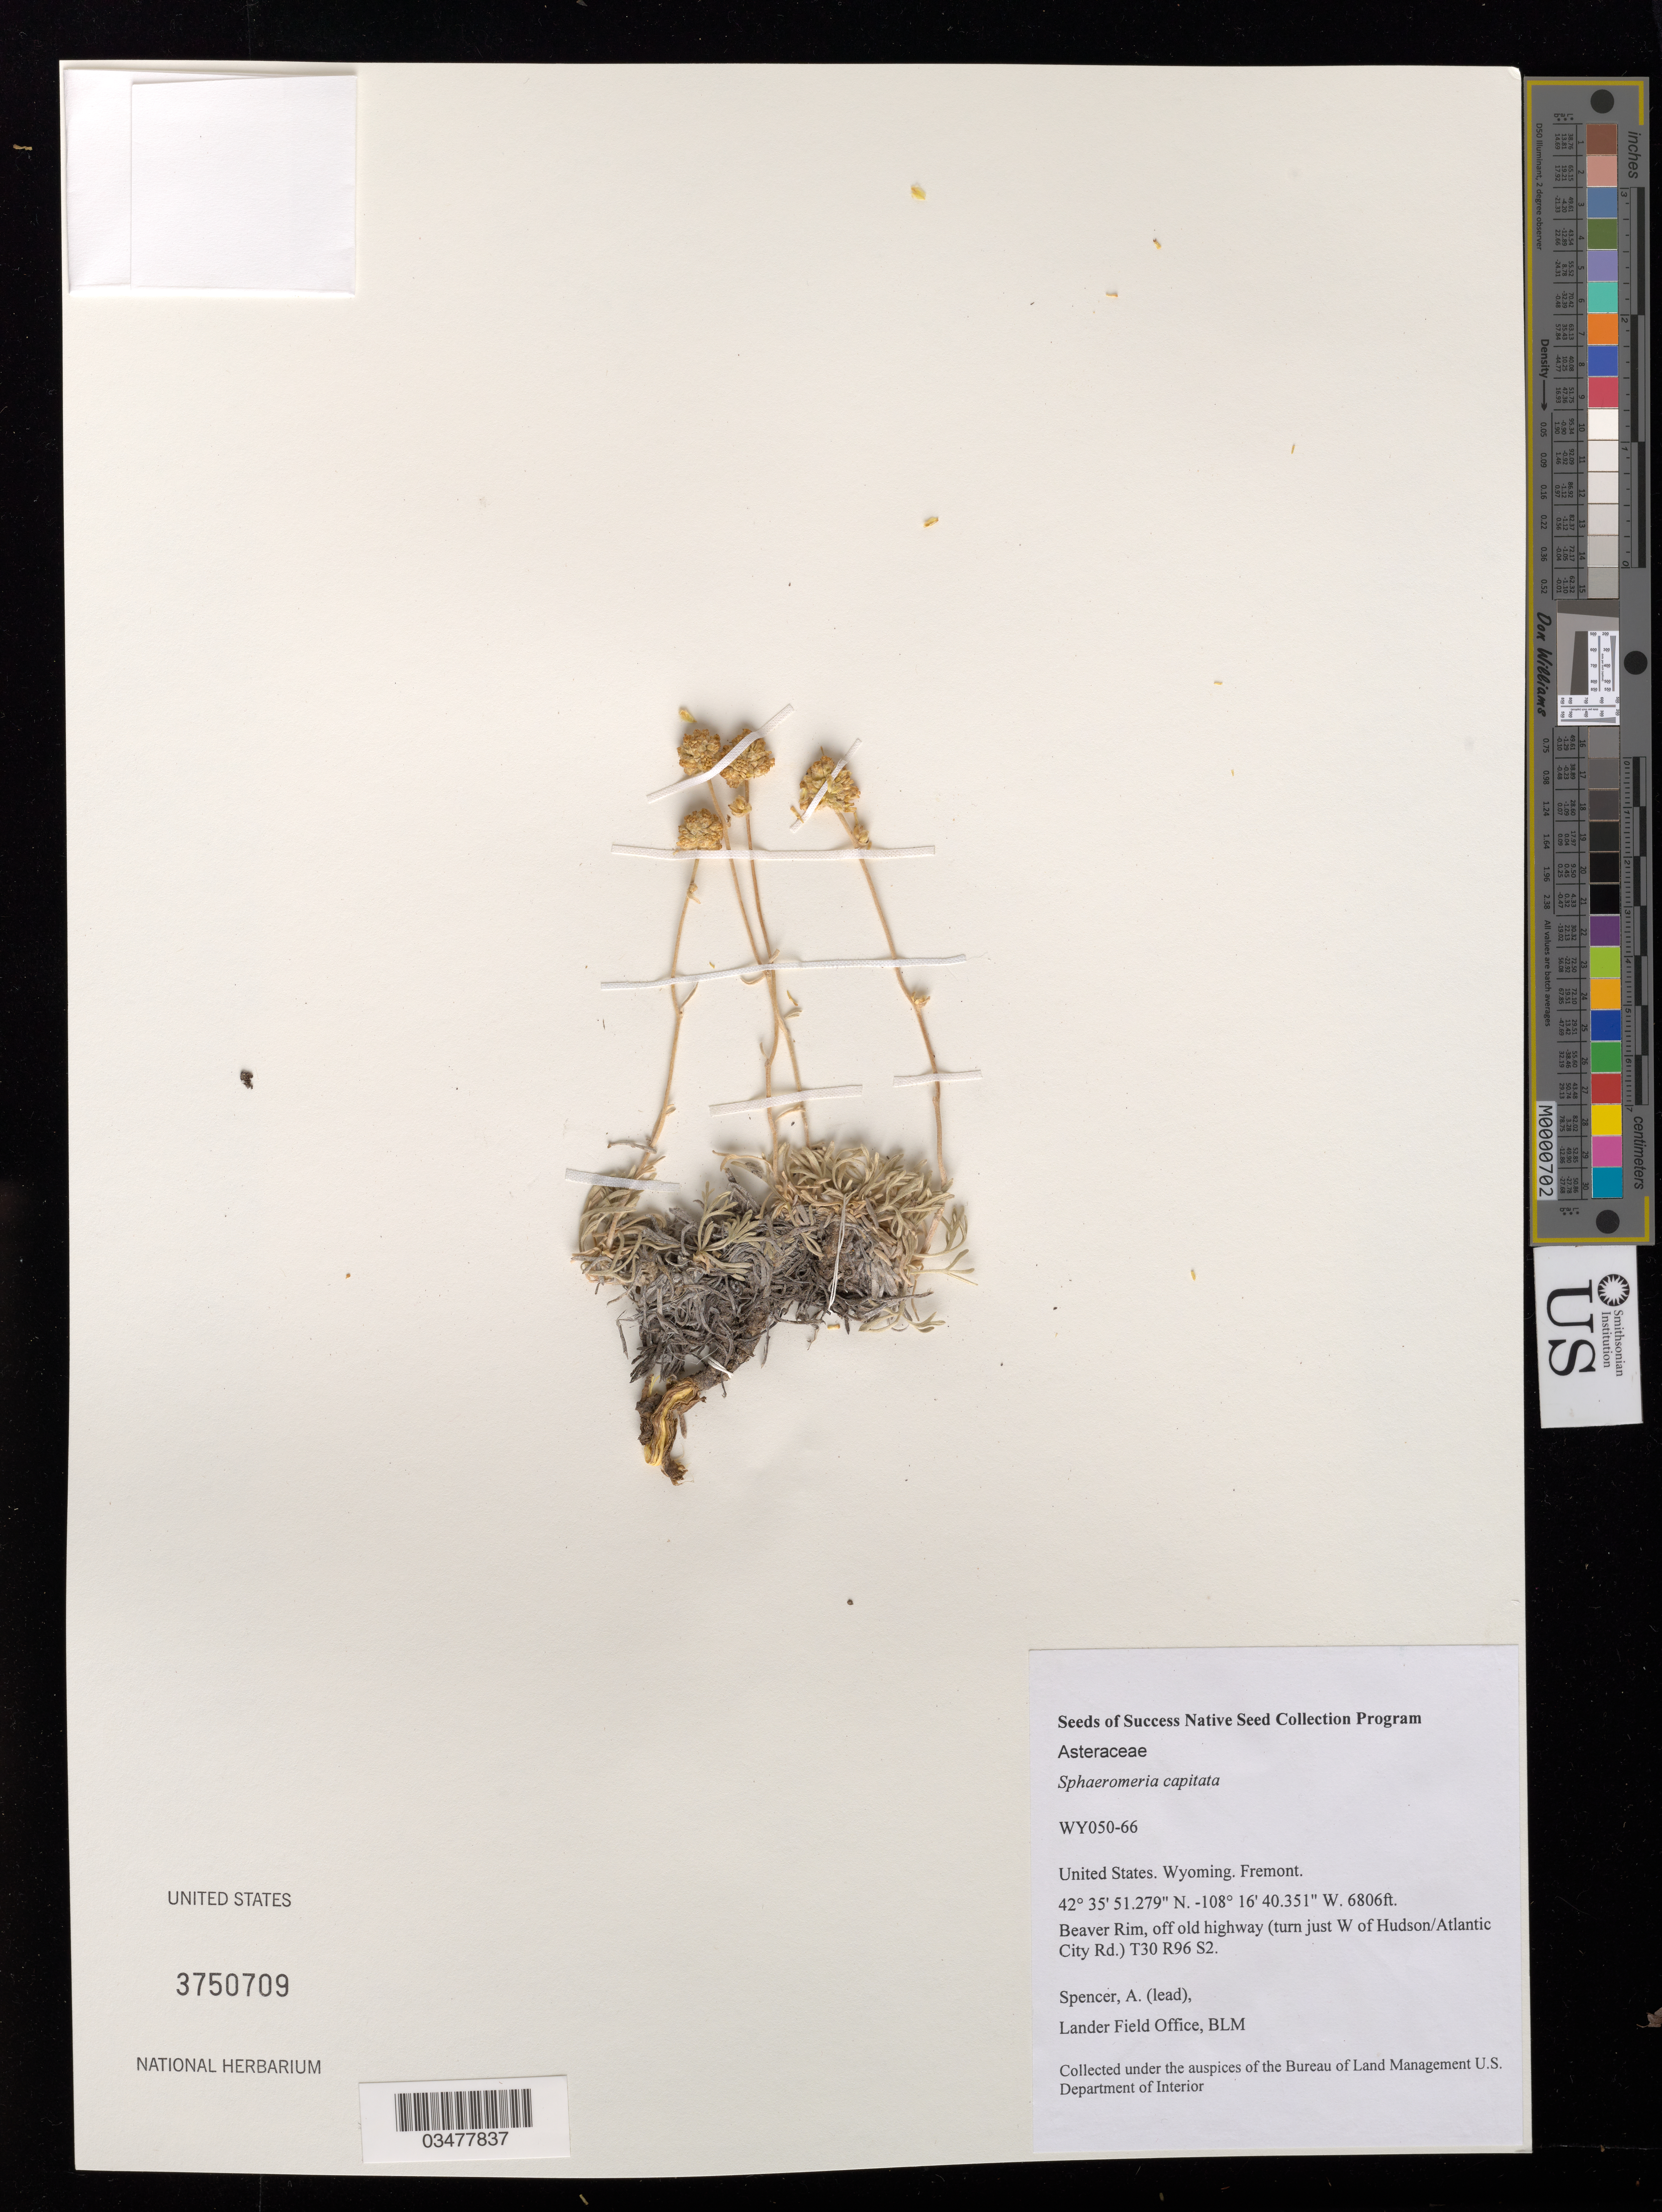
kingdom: Plantae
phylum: Tracheophyta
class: Magnoliopsida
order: Asterales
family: Asteraceae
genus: Sphaeromeria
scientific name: Sphaeromeria capitata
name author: Nutt.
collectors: A. Spencer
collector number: WY050-66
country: United States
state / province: Wyoming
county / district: Fremont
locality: Beaver Rim, W of Hudson/Atlantic City Rd. T30 R96 S2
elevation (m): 2074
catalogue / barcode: US 3750709